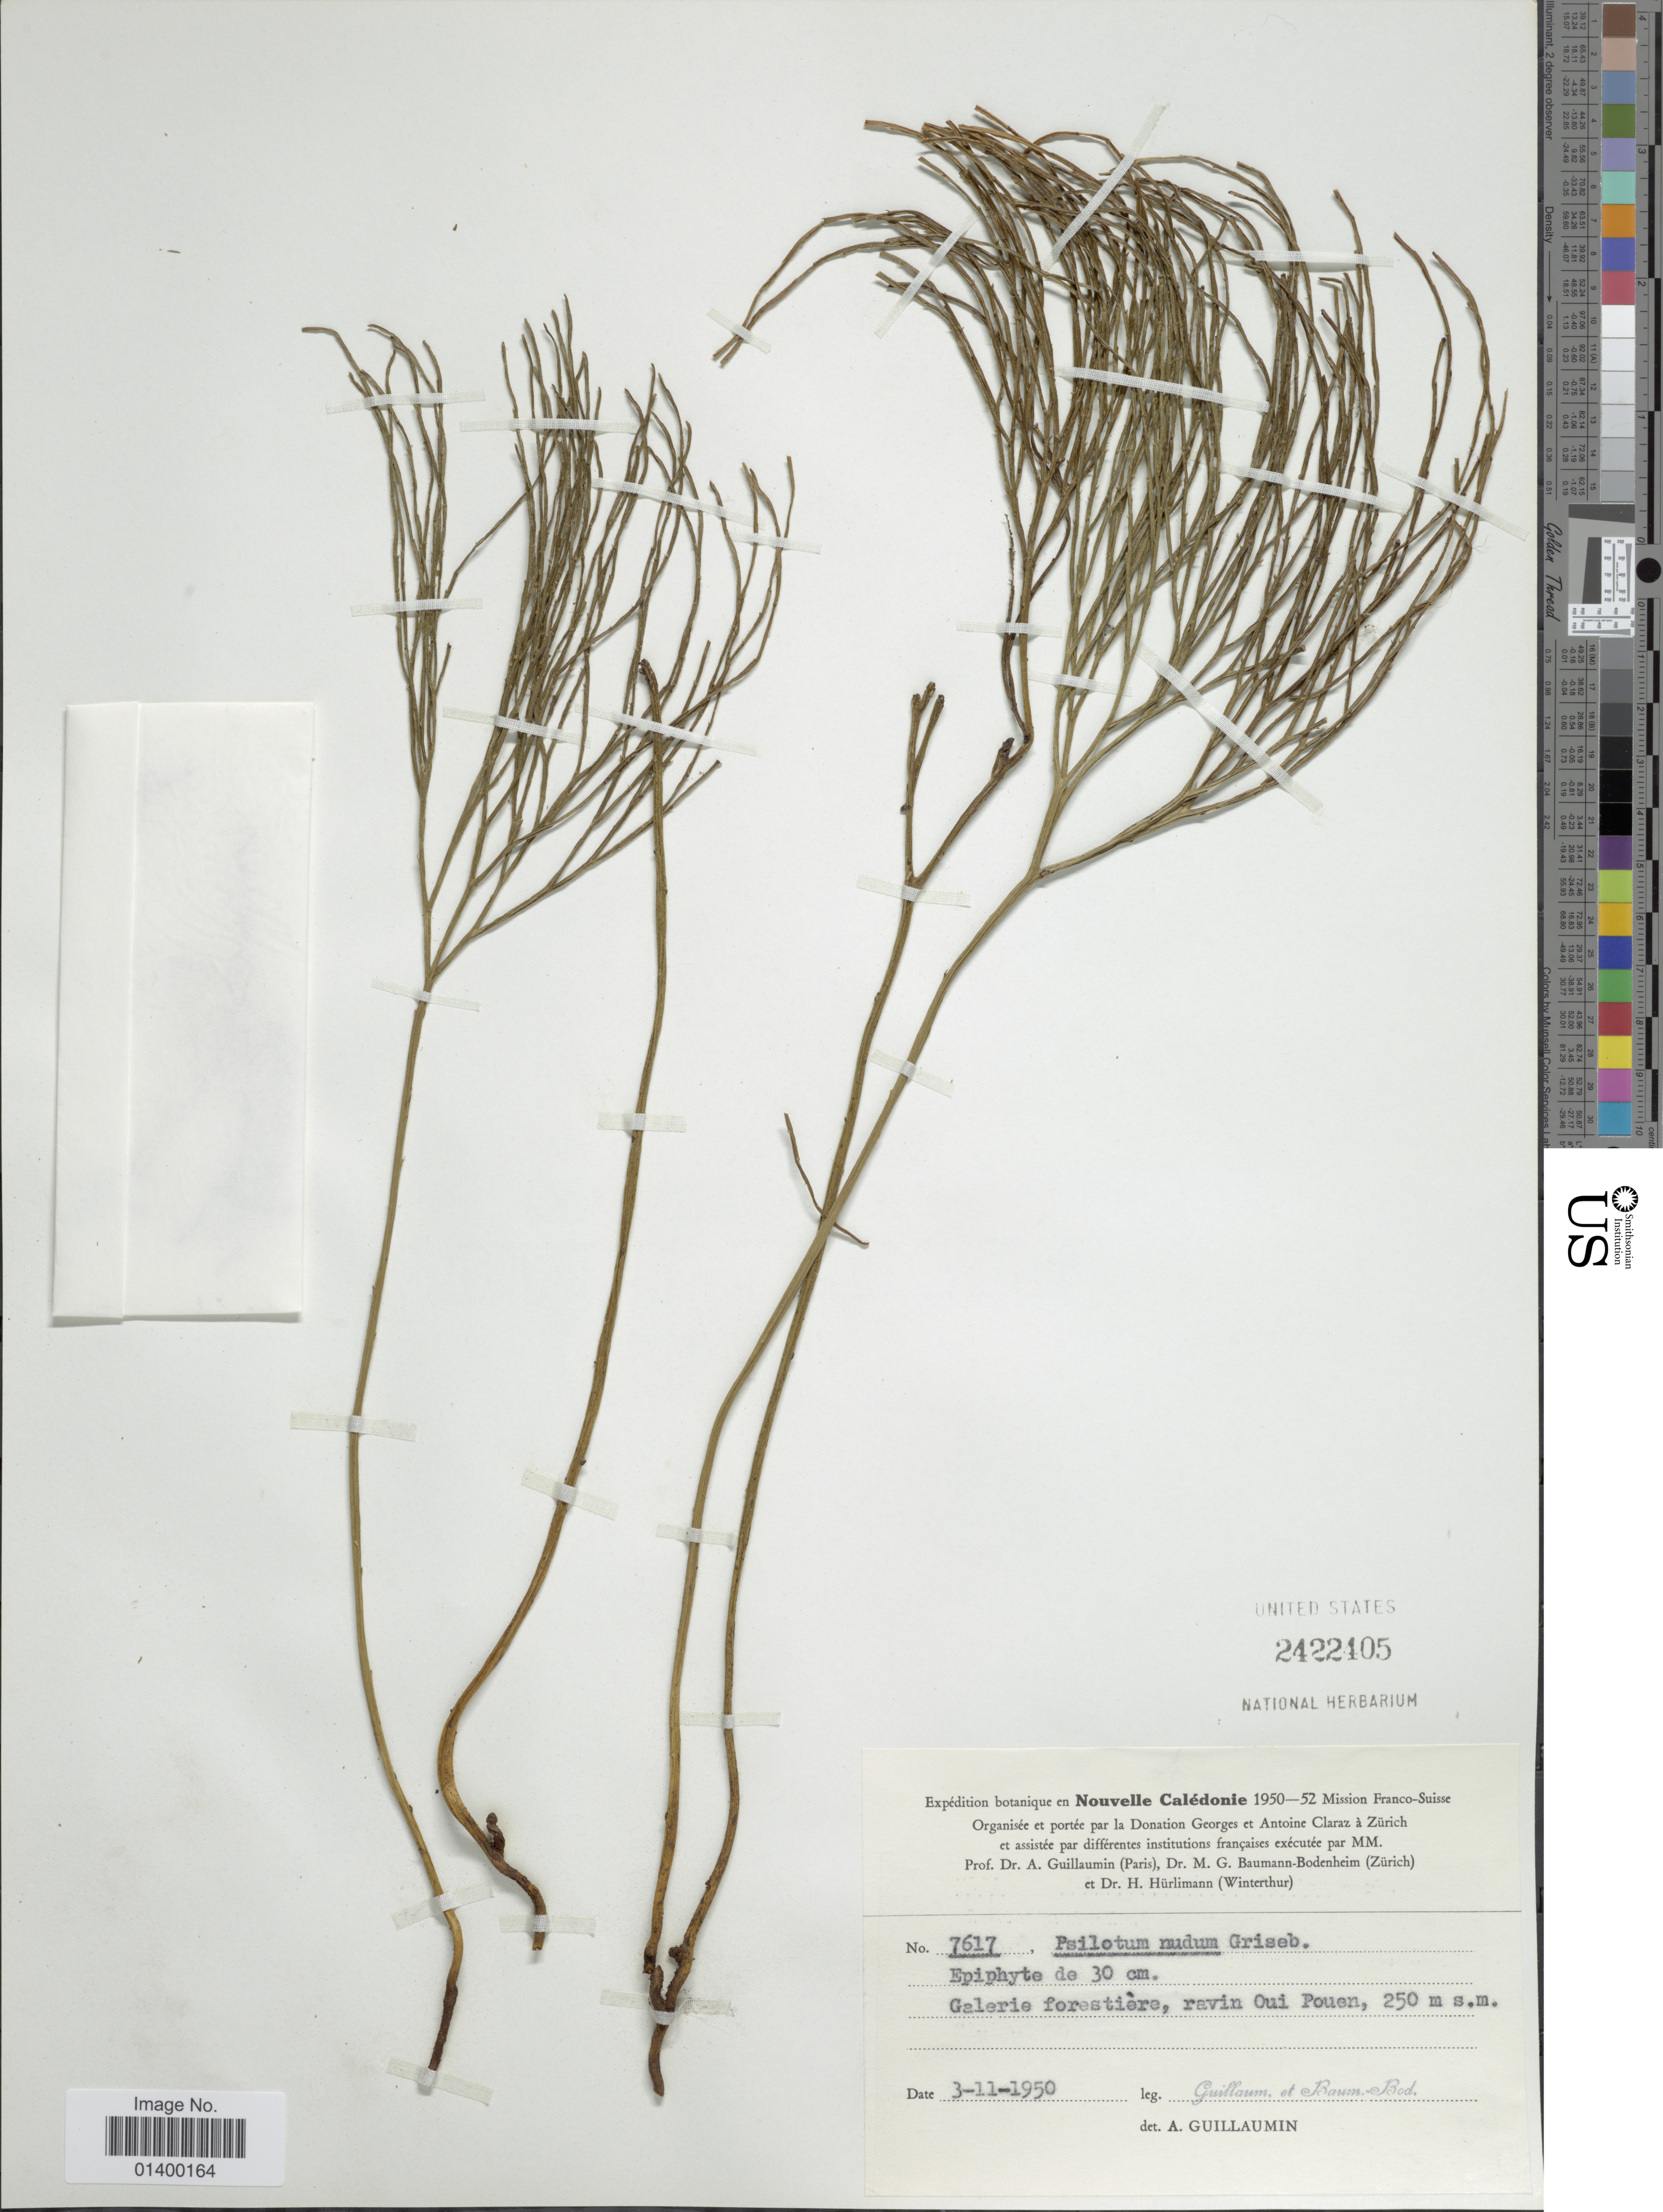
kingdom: Plantae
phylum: Tracheophyta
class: Polypodiopsida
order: Psilotales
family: Psilotaceae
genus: Psilotum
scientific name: Psilotum nudum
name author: (L.) P. Beauv.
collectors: A. Guillaumin & M. G. Baumann-Bodenheim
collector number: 7617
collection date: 1950-11-03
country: New Caledonia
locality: Galerie forestiere, ravin Oui Pouen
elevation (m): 250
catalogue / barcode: US 2422405